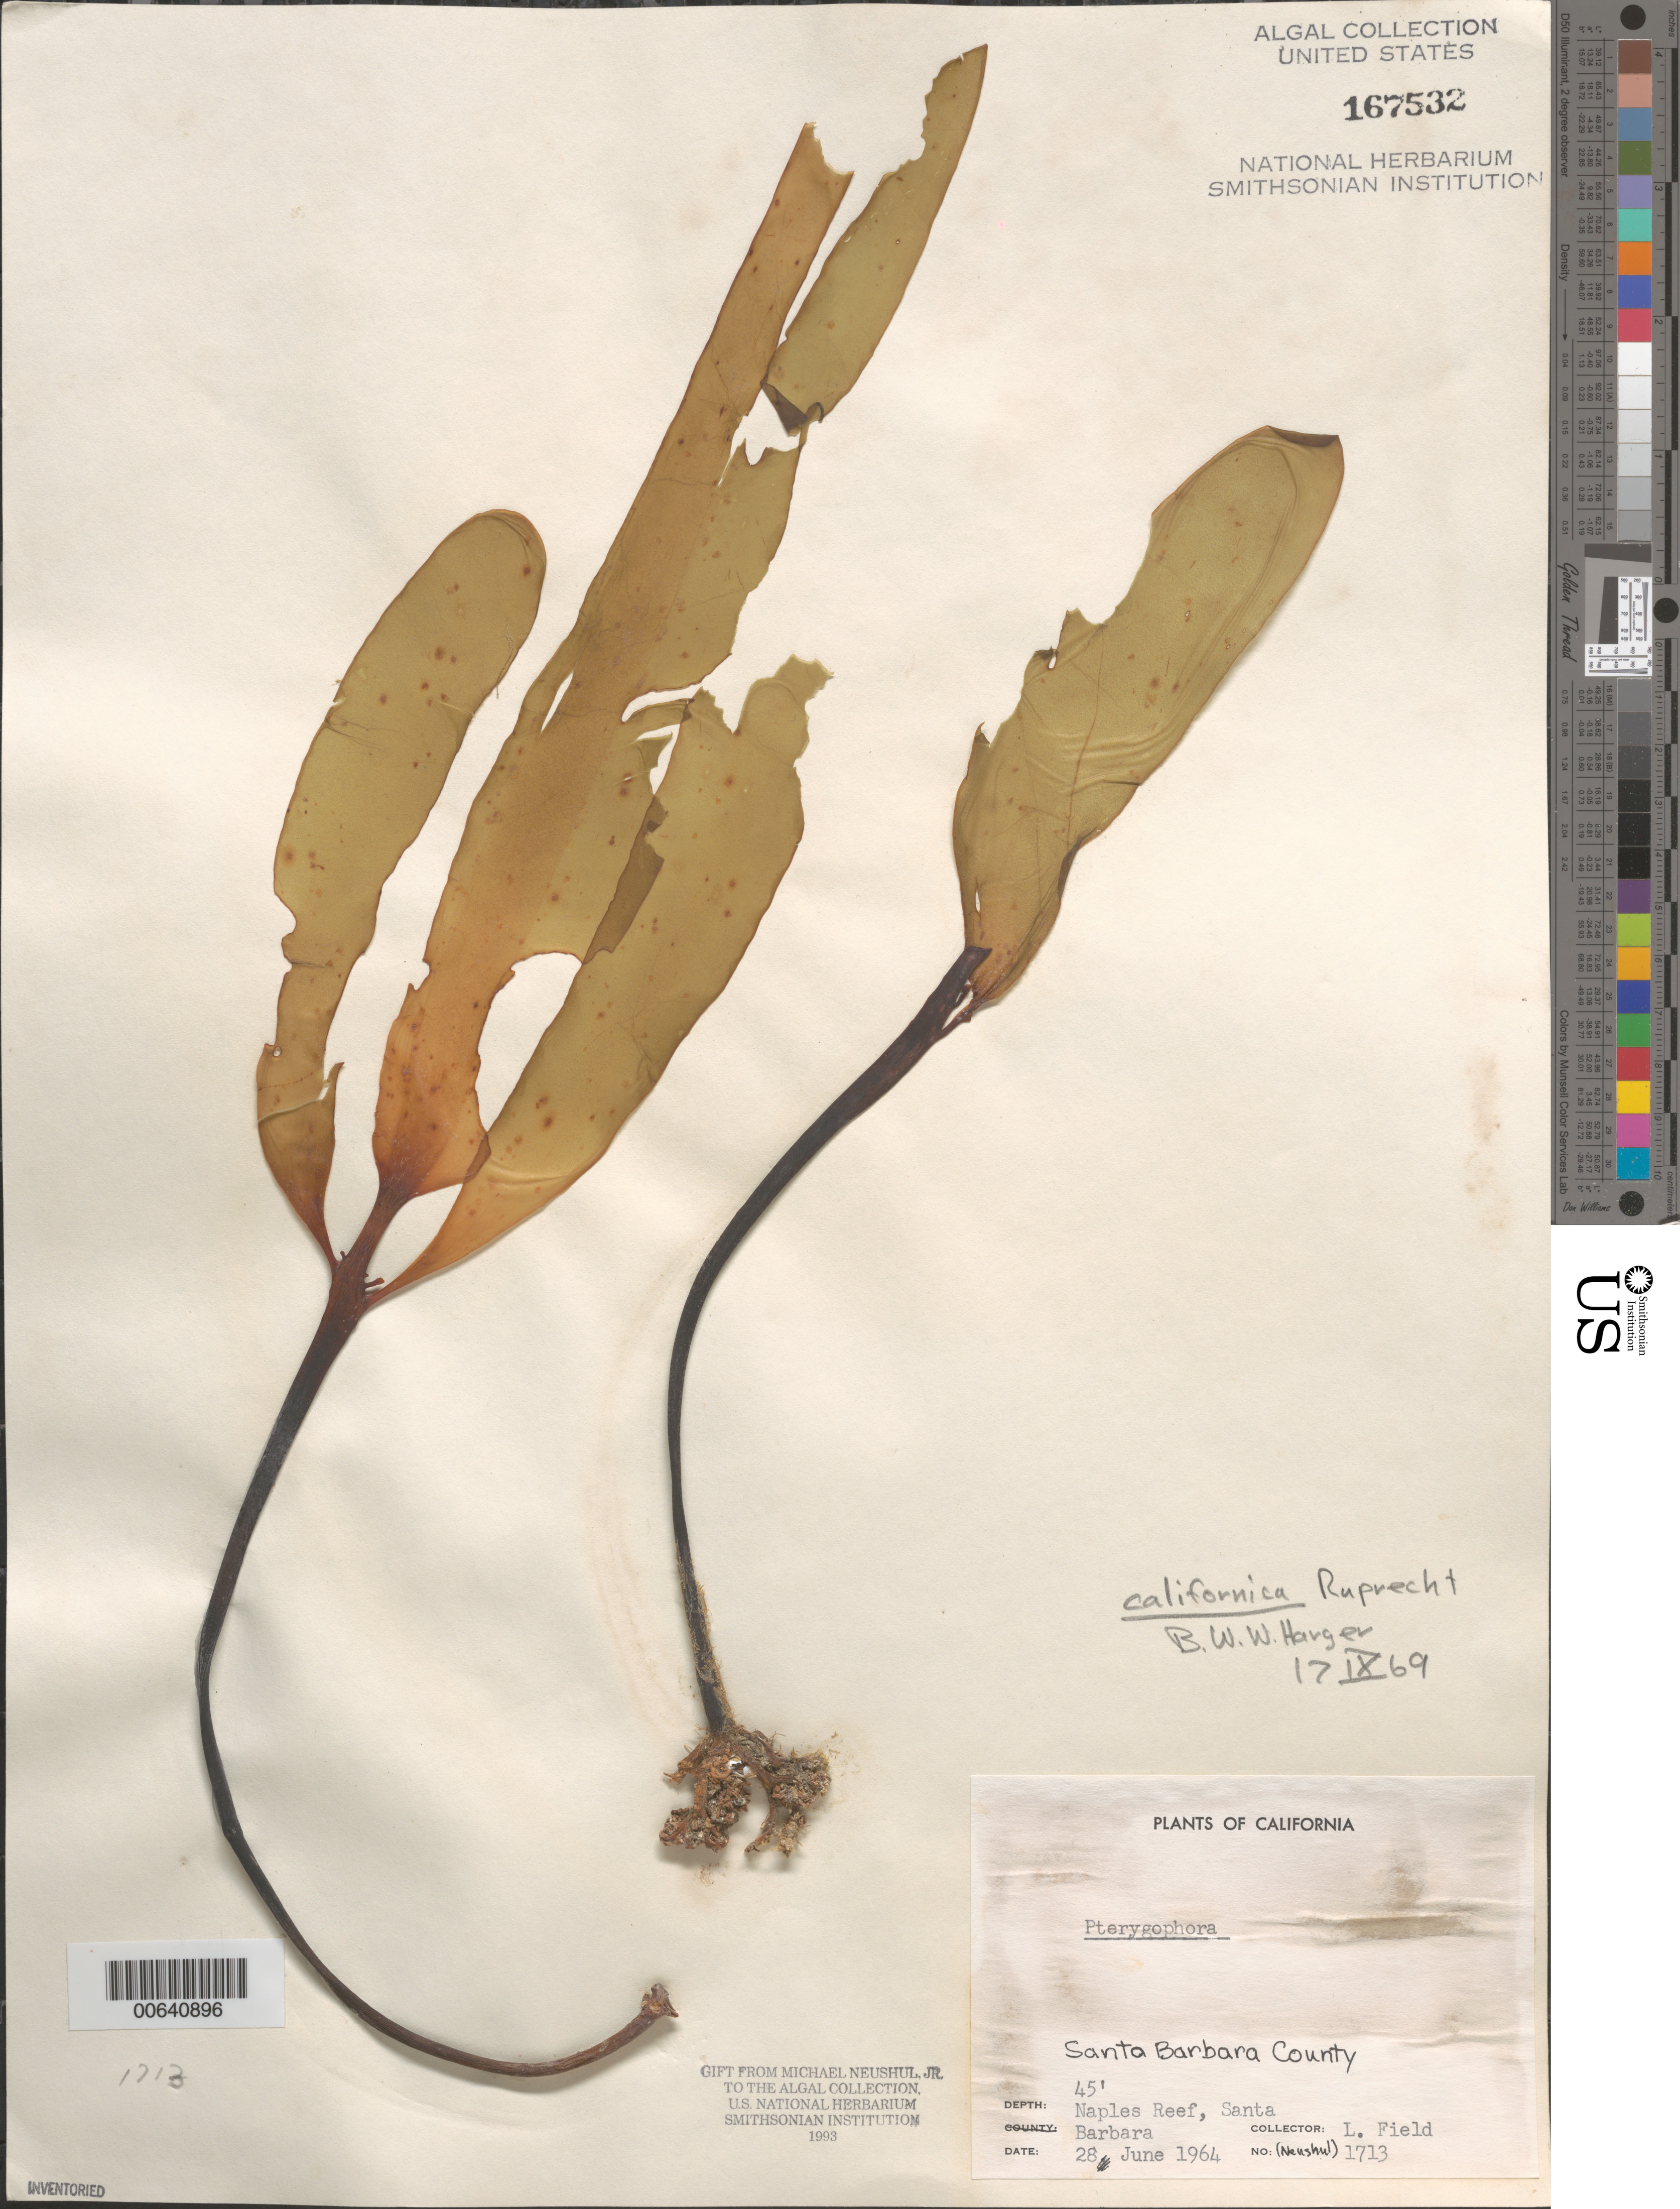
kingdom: Chromista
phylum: Ochrophyta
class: Phaeophyceae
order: Laminariales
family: Alariaceae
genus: Pterygophora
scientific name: Pterygophora californica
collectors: L. Field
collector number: Neushul 1713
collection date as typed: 28 Jun 1964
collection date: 1964-06-28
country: United States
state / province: California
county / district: Santa Barbara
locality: Naples Reef, Santa Barbara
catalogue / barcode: US 167532